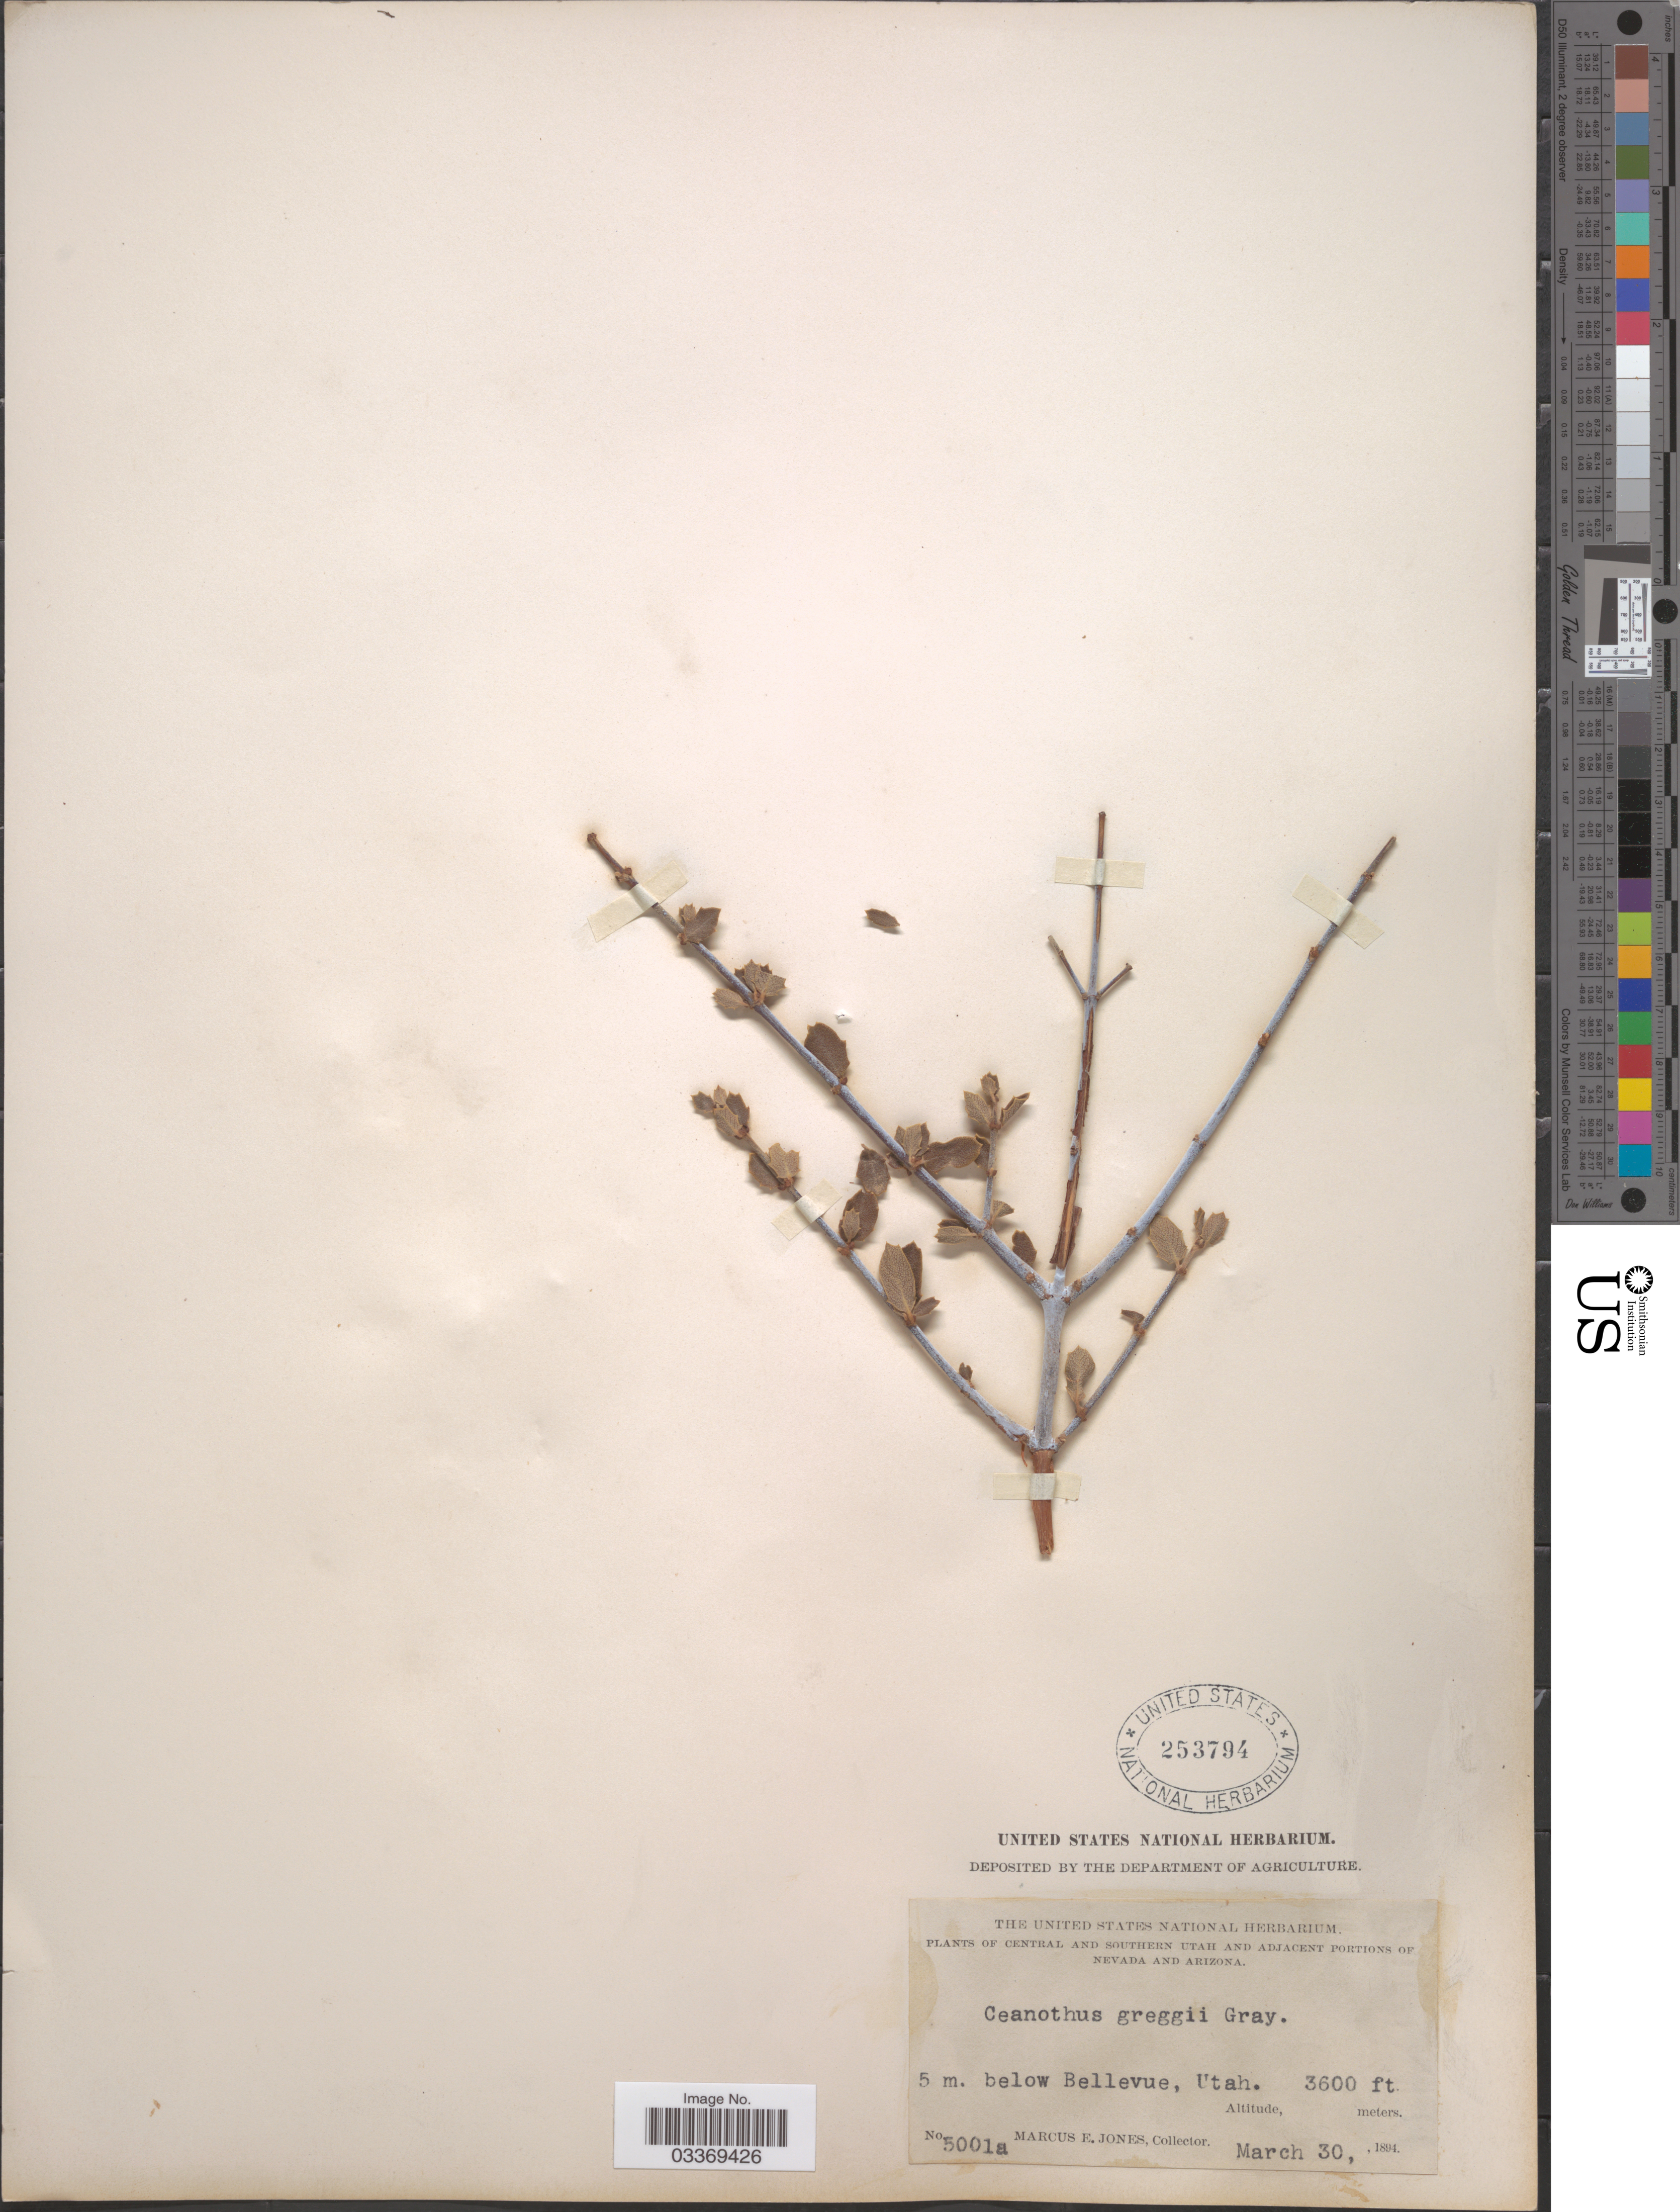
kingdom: Plantae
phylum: Tracheophyta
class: Magnoliopsida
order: Rosales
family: Rhamnaceae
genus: Ceanothus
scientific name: Ceanothus greggii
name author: A. Gray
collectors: M. E. Jones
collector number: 5001a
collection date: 1894-03-30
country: United States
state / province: Utah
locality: Central and southern Utah. 5 m. below Bellevue.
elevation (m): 1097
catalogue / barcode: US 253794